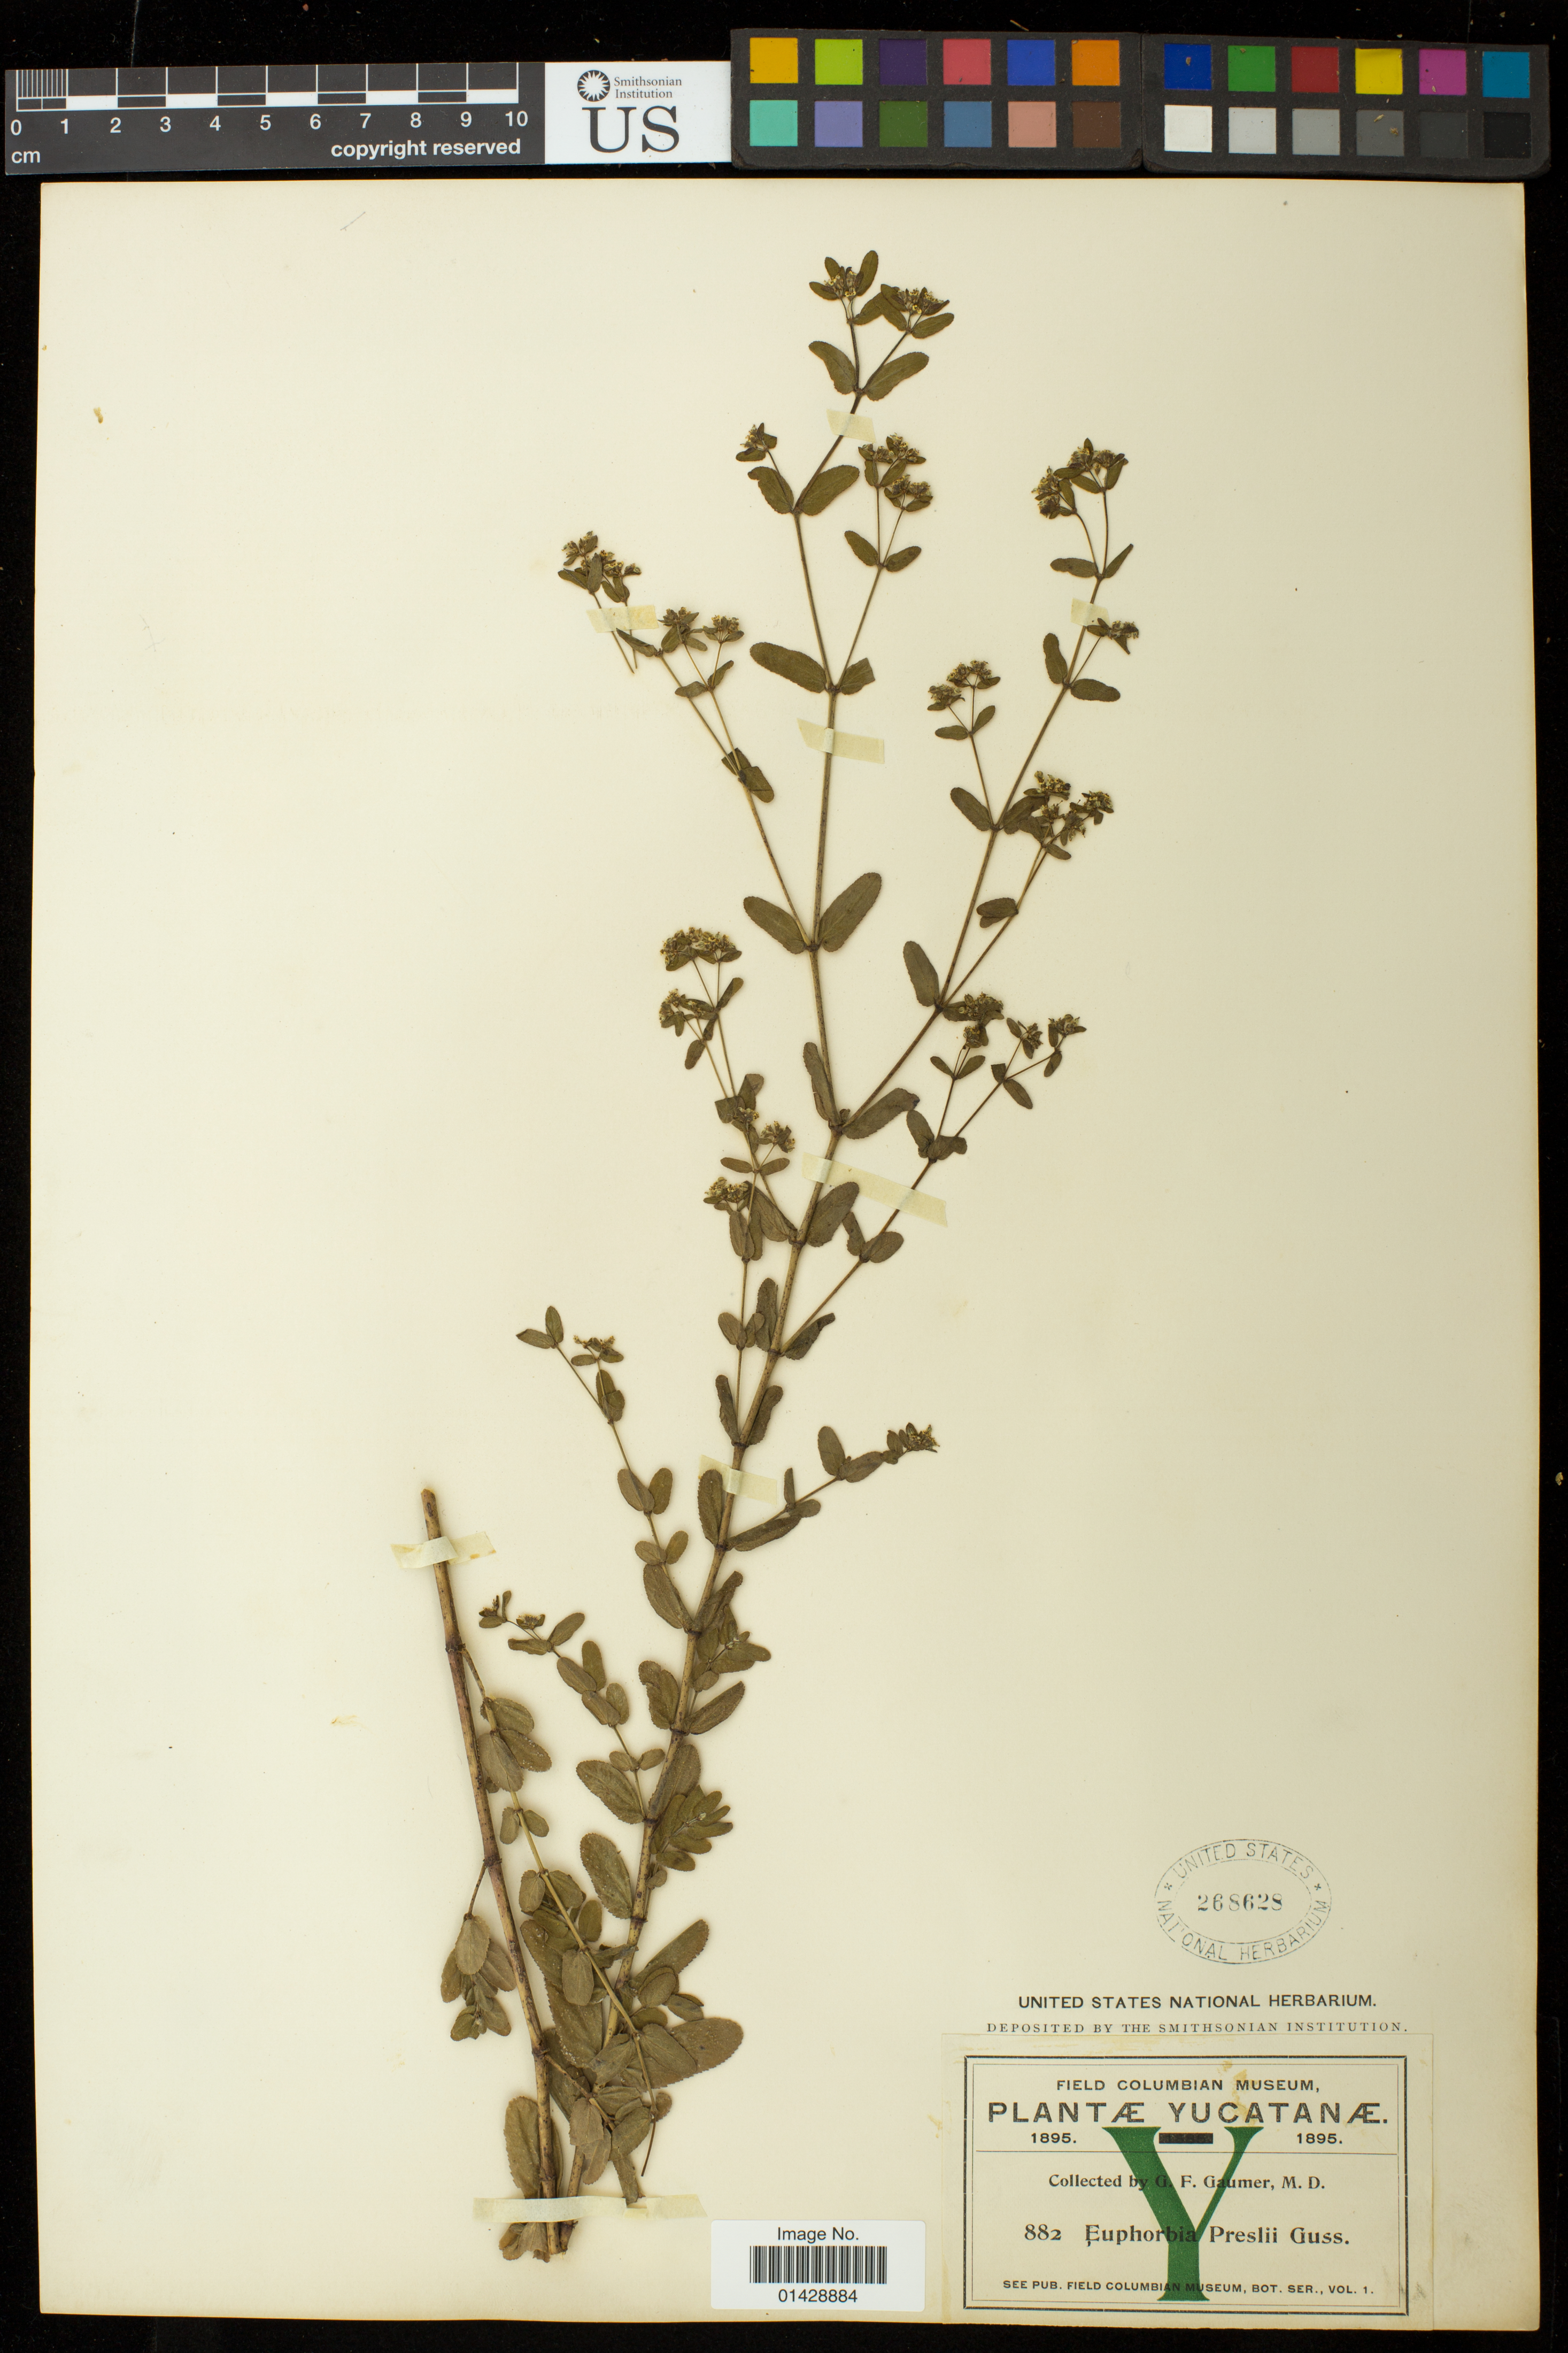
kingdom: Plantae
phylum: Tracheophyta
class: Magnoliopsida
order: Malpighiales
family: Euphorbiaceae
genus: Euphorbia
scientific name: Euphorbia lasiocarpa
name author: Klotzsch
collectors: G. F. Gaumer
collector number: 882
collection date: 1895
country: Mexico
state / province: Yucatán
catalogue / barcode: US 268628